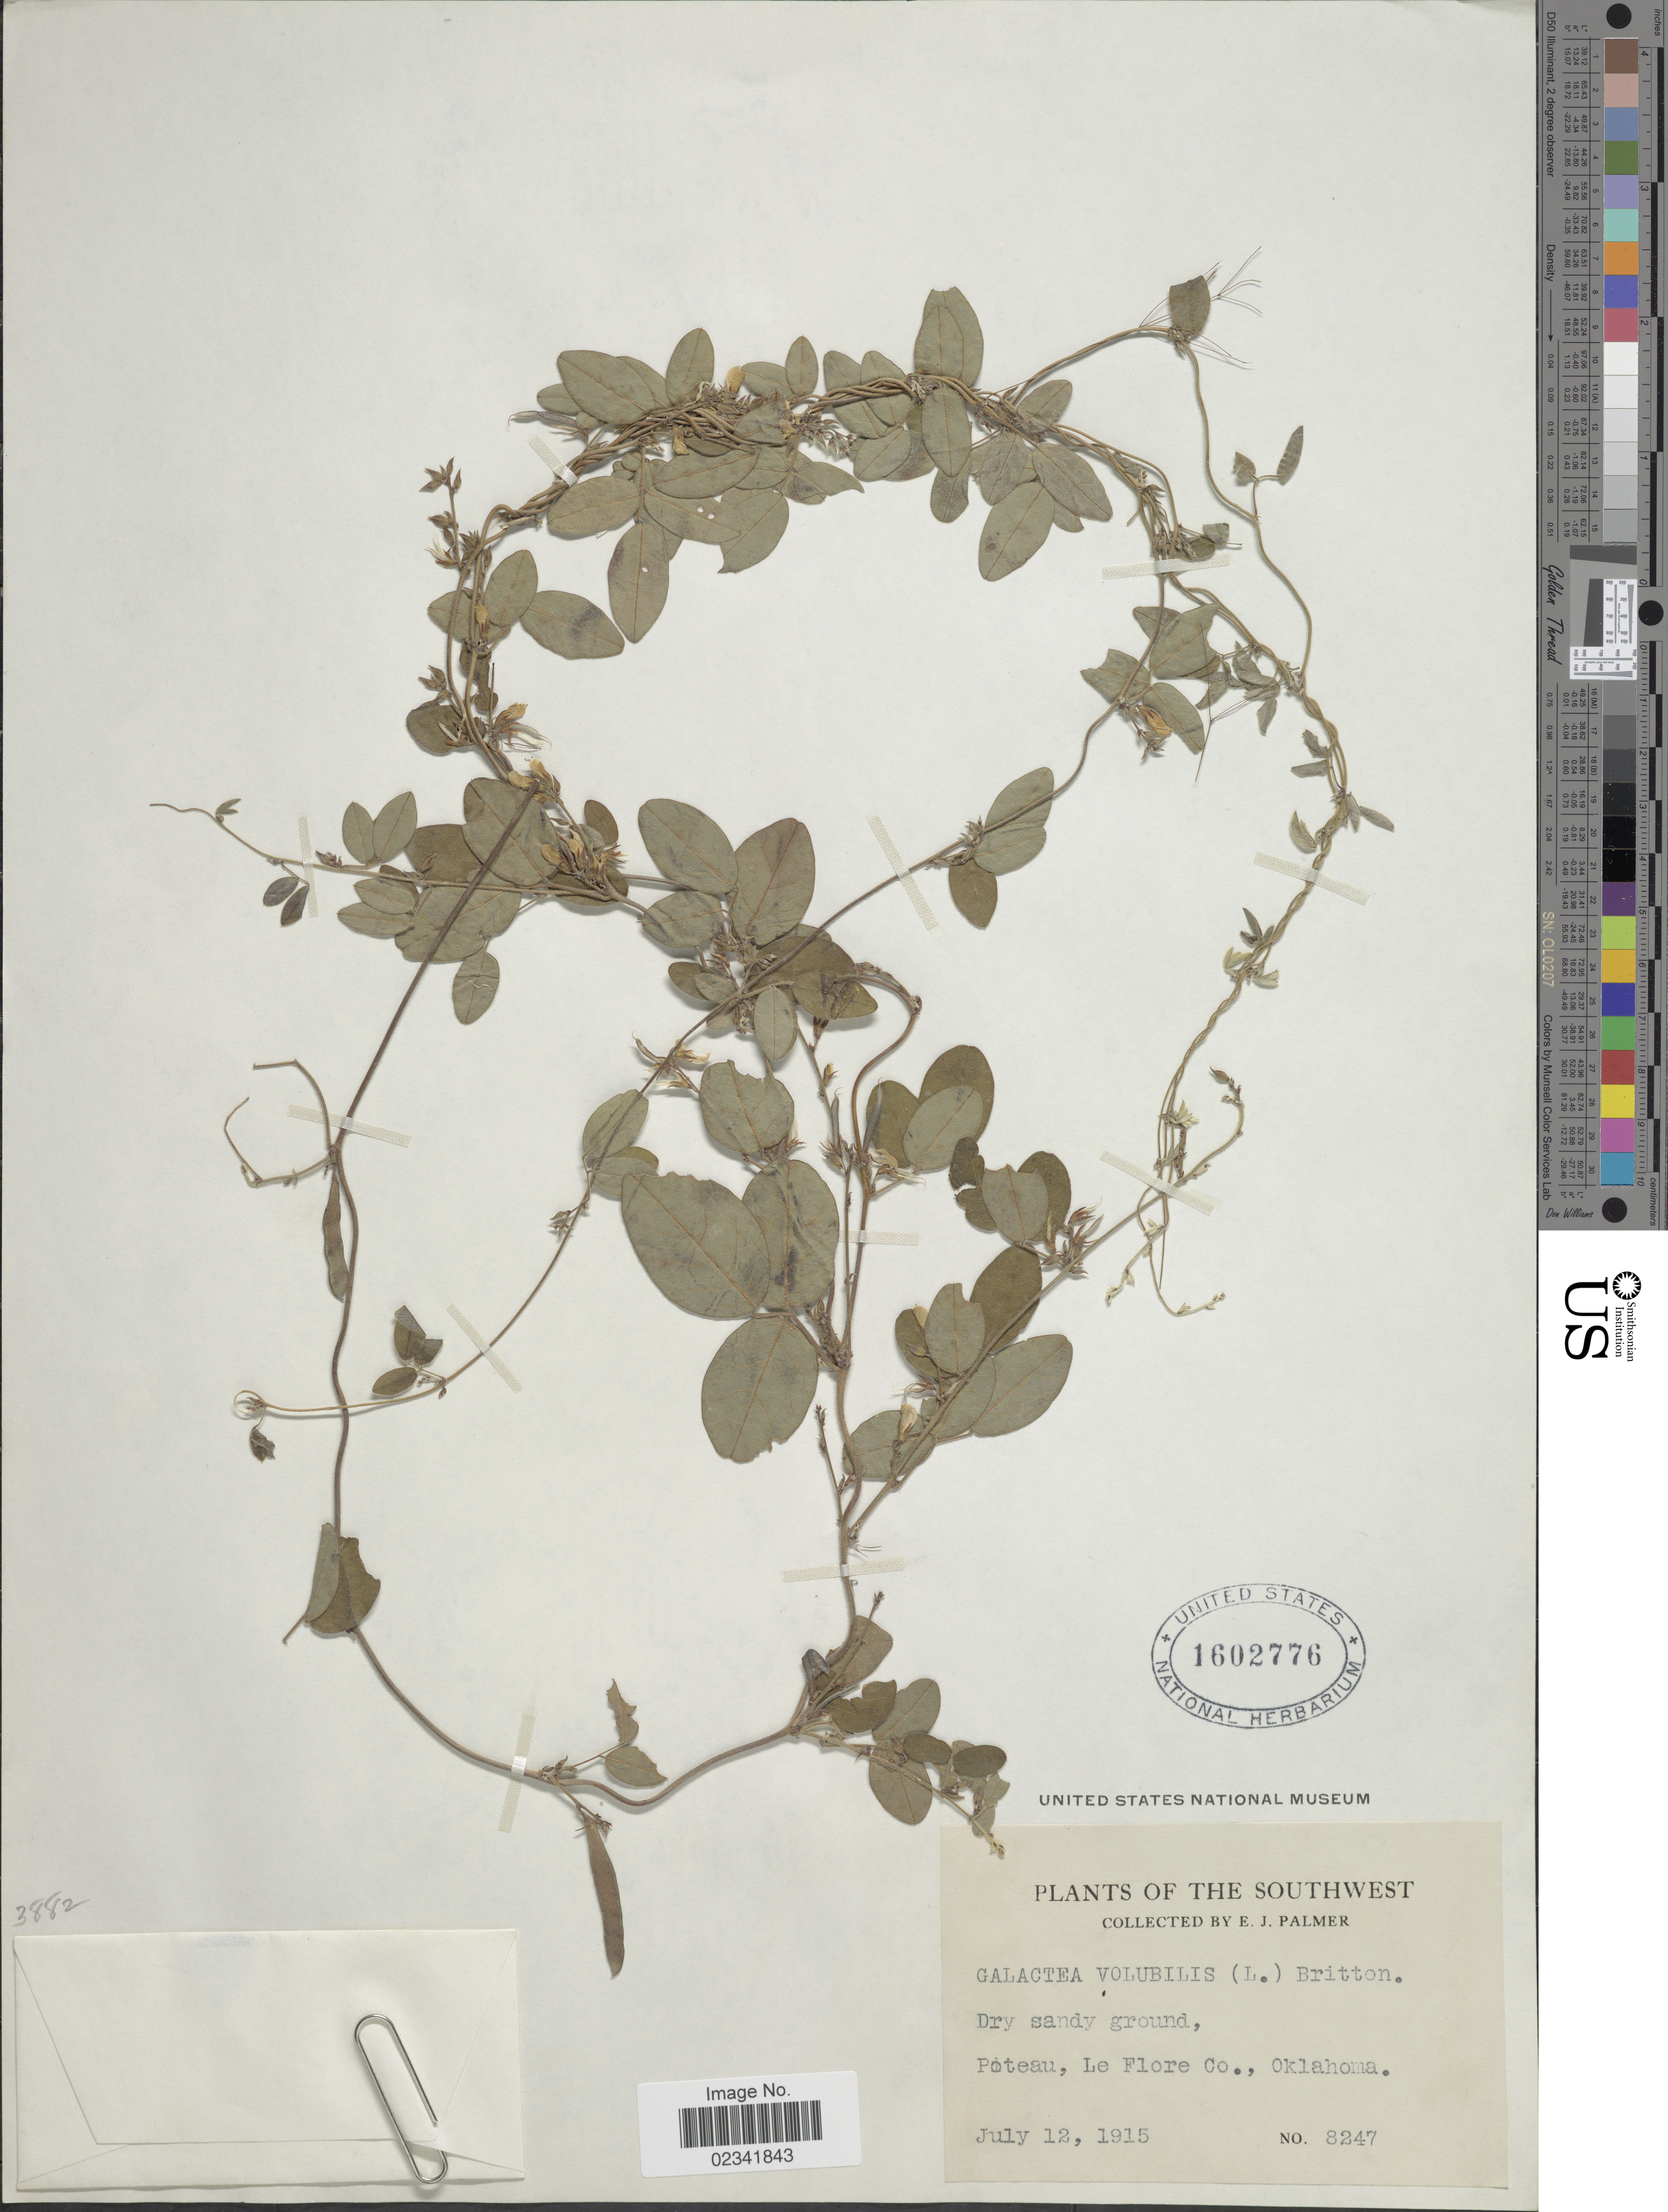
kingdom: Plantae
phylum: Tracheophyta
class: Magnoliopsida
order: Fabales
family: Fabaceae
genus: Galactia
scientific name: Galactia volubilis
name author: (L.) Britton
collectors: E. J. Palmer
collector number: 8247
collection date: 1915-07-12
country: United States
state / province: Oklahoma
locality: The Southwest, Poteau, Le Flore Co., Oklahoma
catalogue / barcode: US 1602776